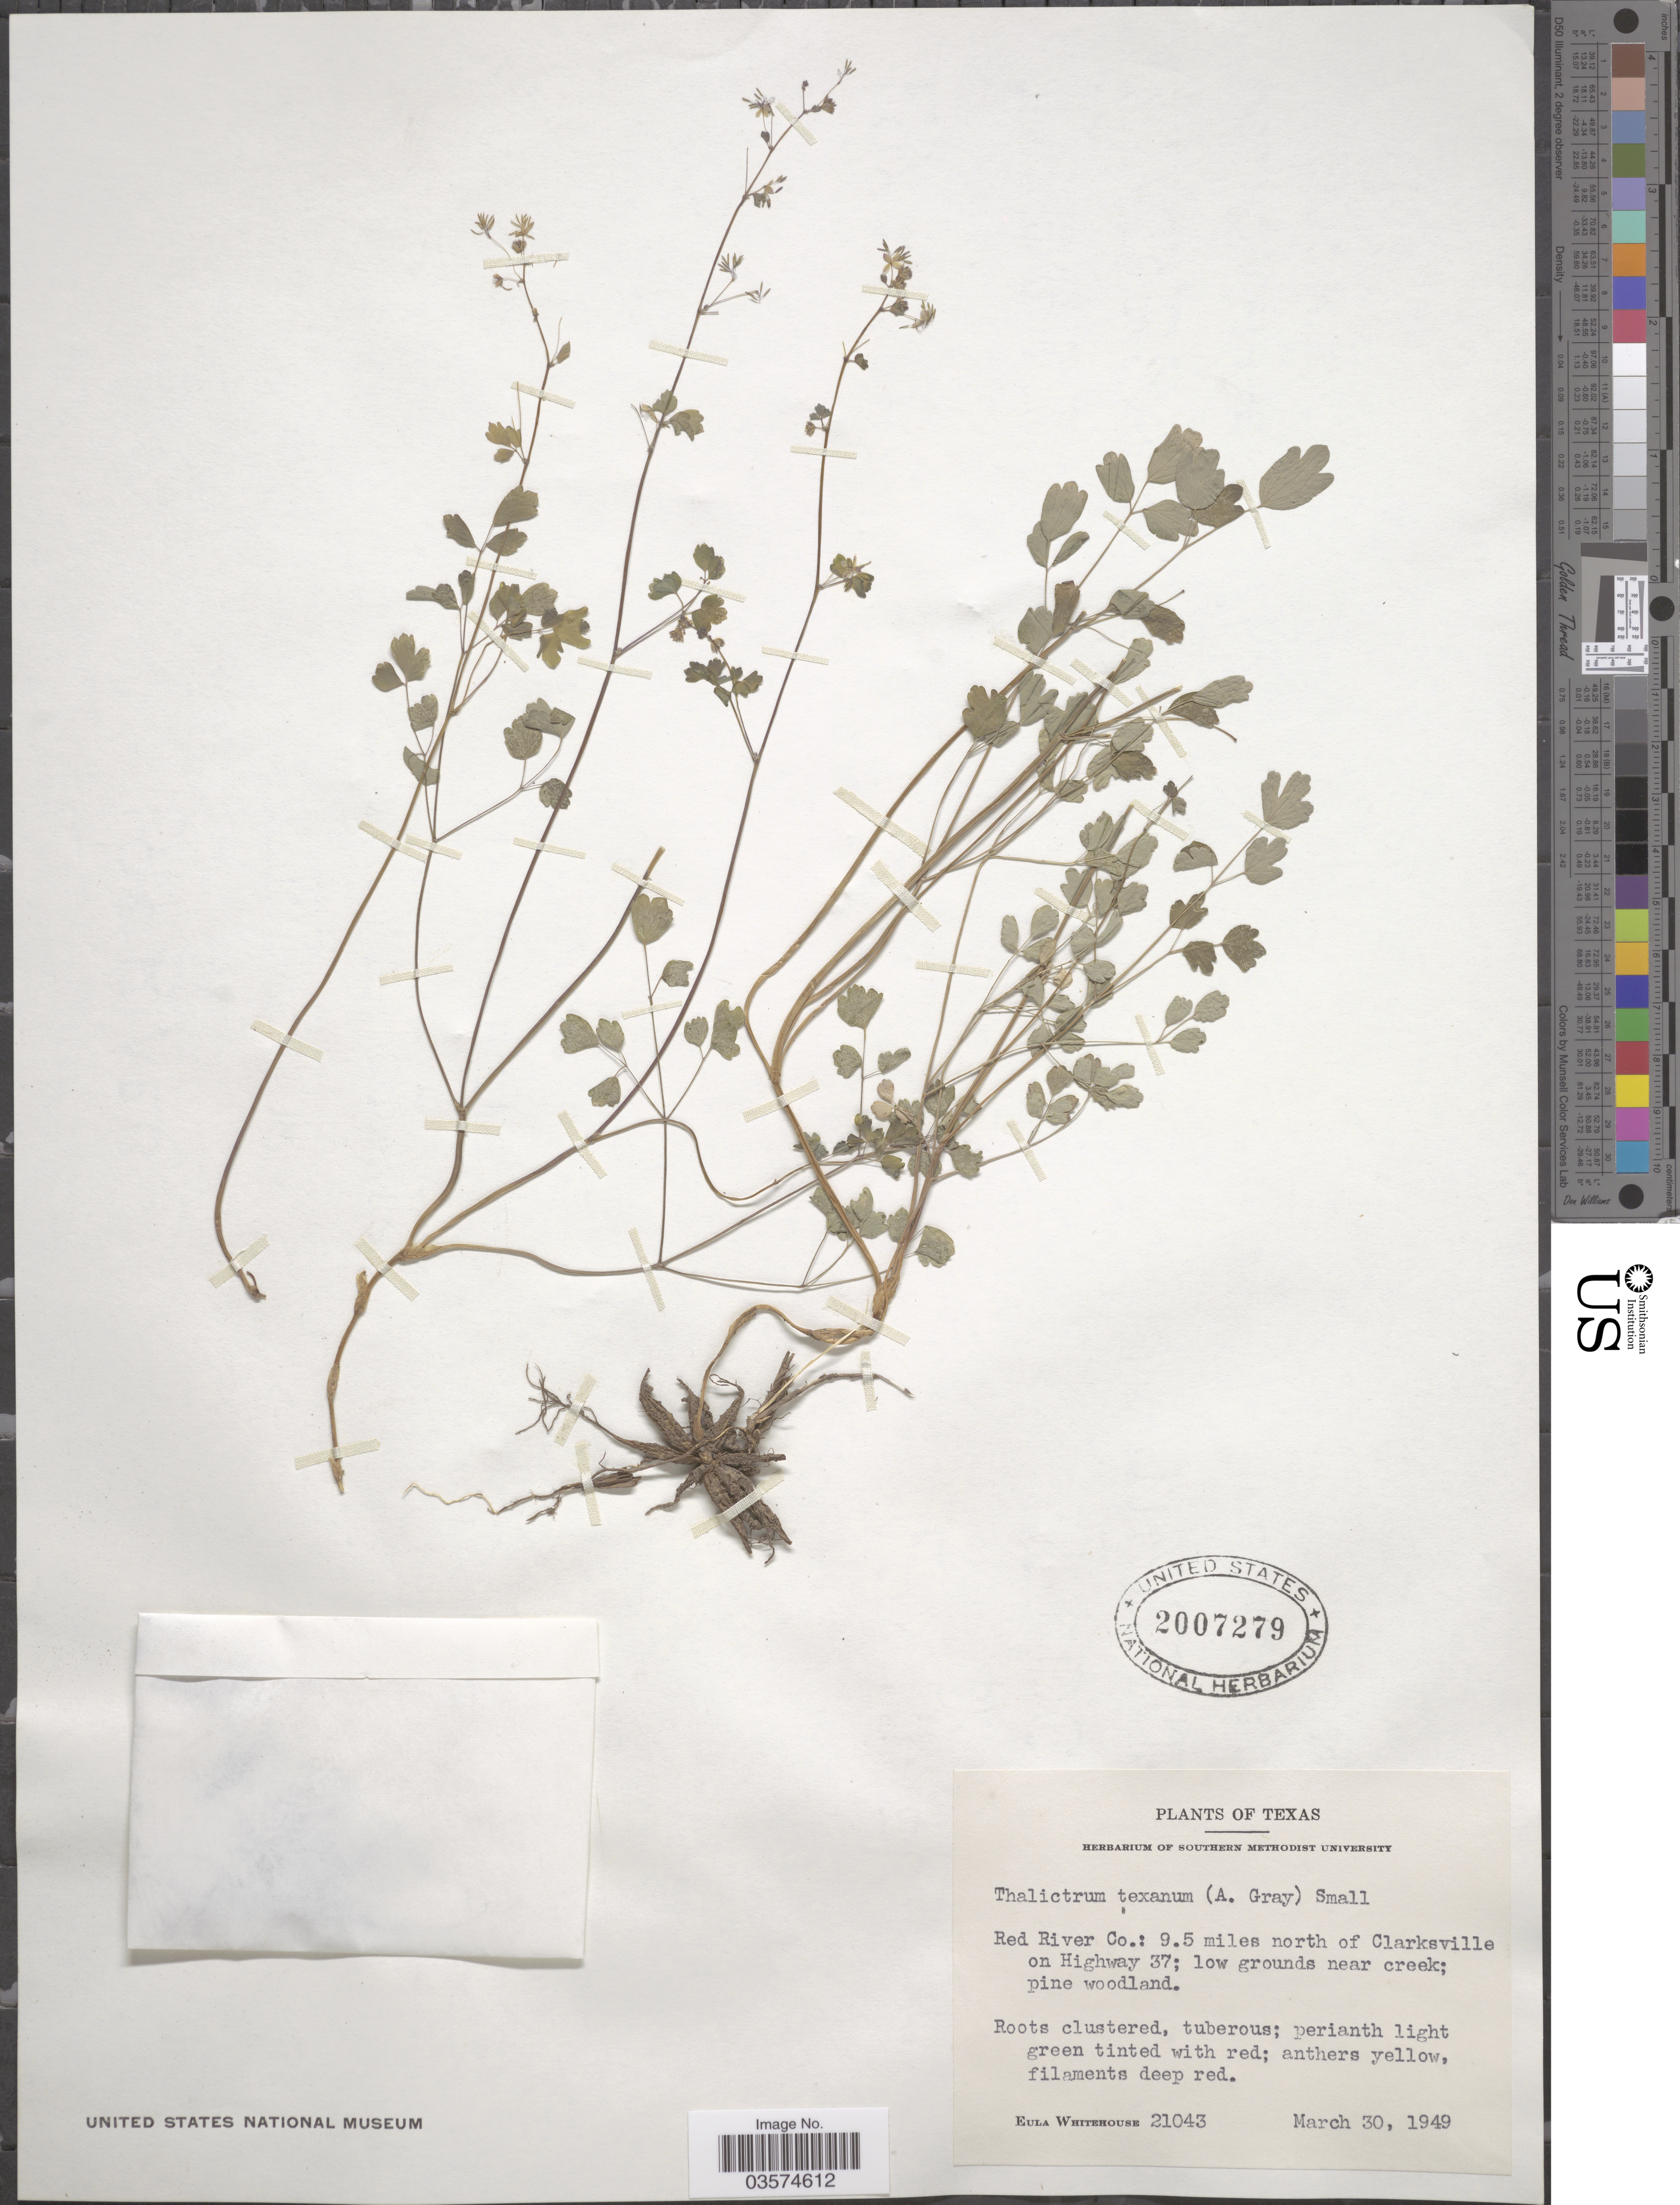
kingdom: Plantae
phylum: Tracheophyta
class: Magnoliopsida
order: Ranunculales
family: Ranunculaceae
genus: Thalictrum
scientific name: Thalictrum texanum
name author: (E. Hall ex A. Gray) Small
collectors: E. Whitehouse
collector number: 21043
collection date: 1949-03-30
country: United States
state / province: Texas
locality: Red River Co.: 9.5 miles north of Clarksville on Highway 37; low grounds near creek; pine woodland.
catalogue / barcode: US 2007279